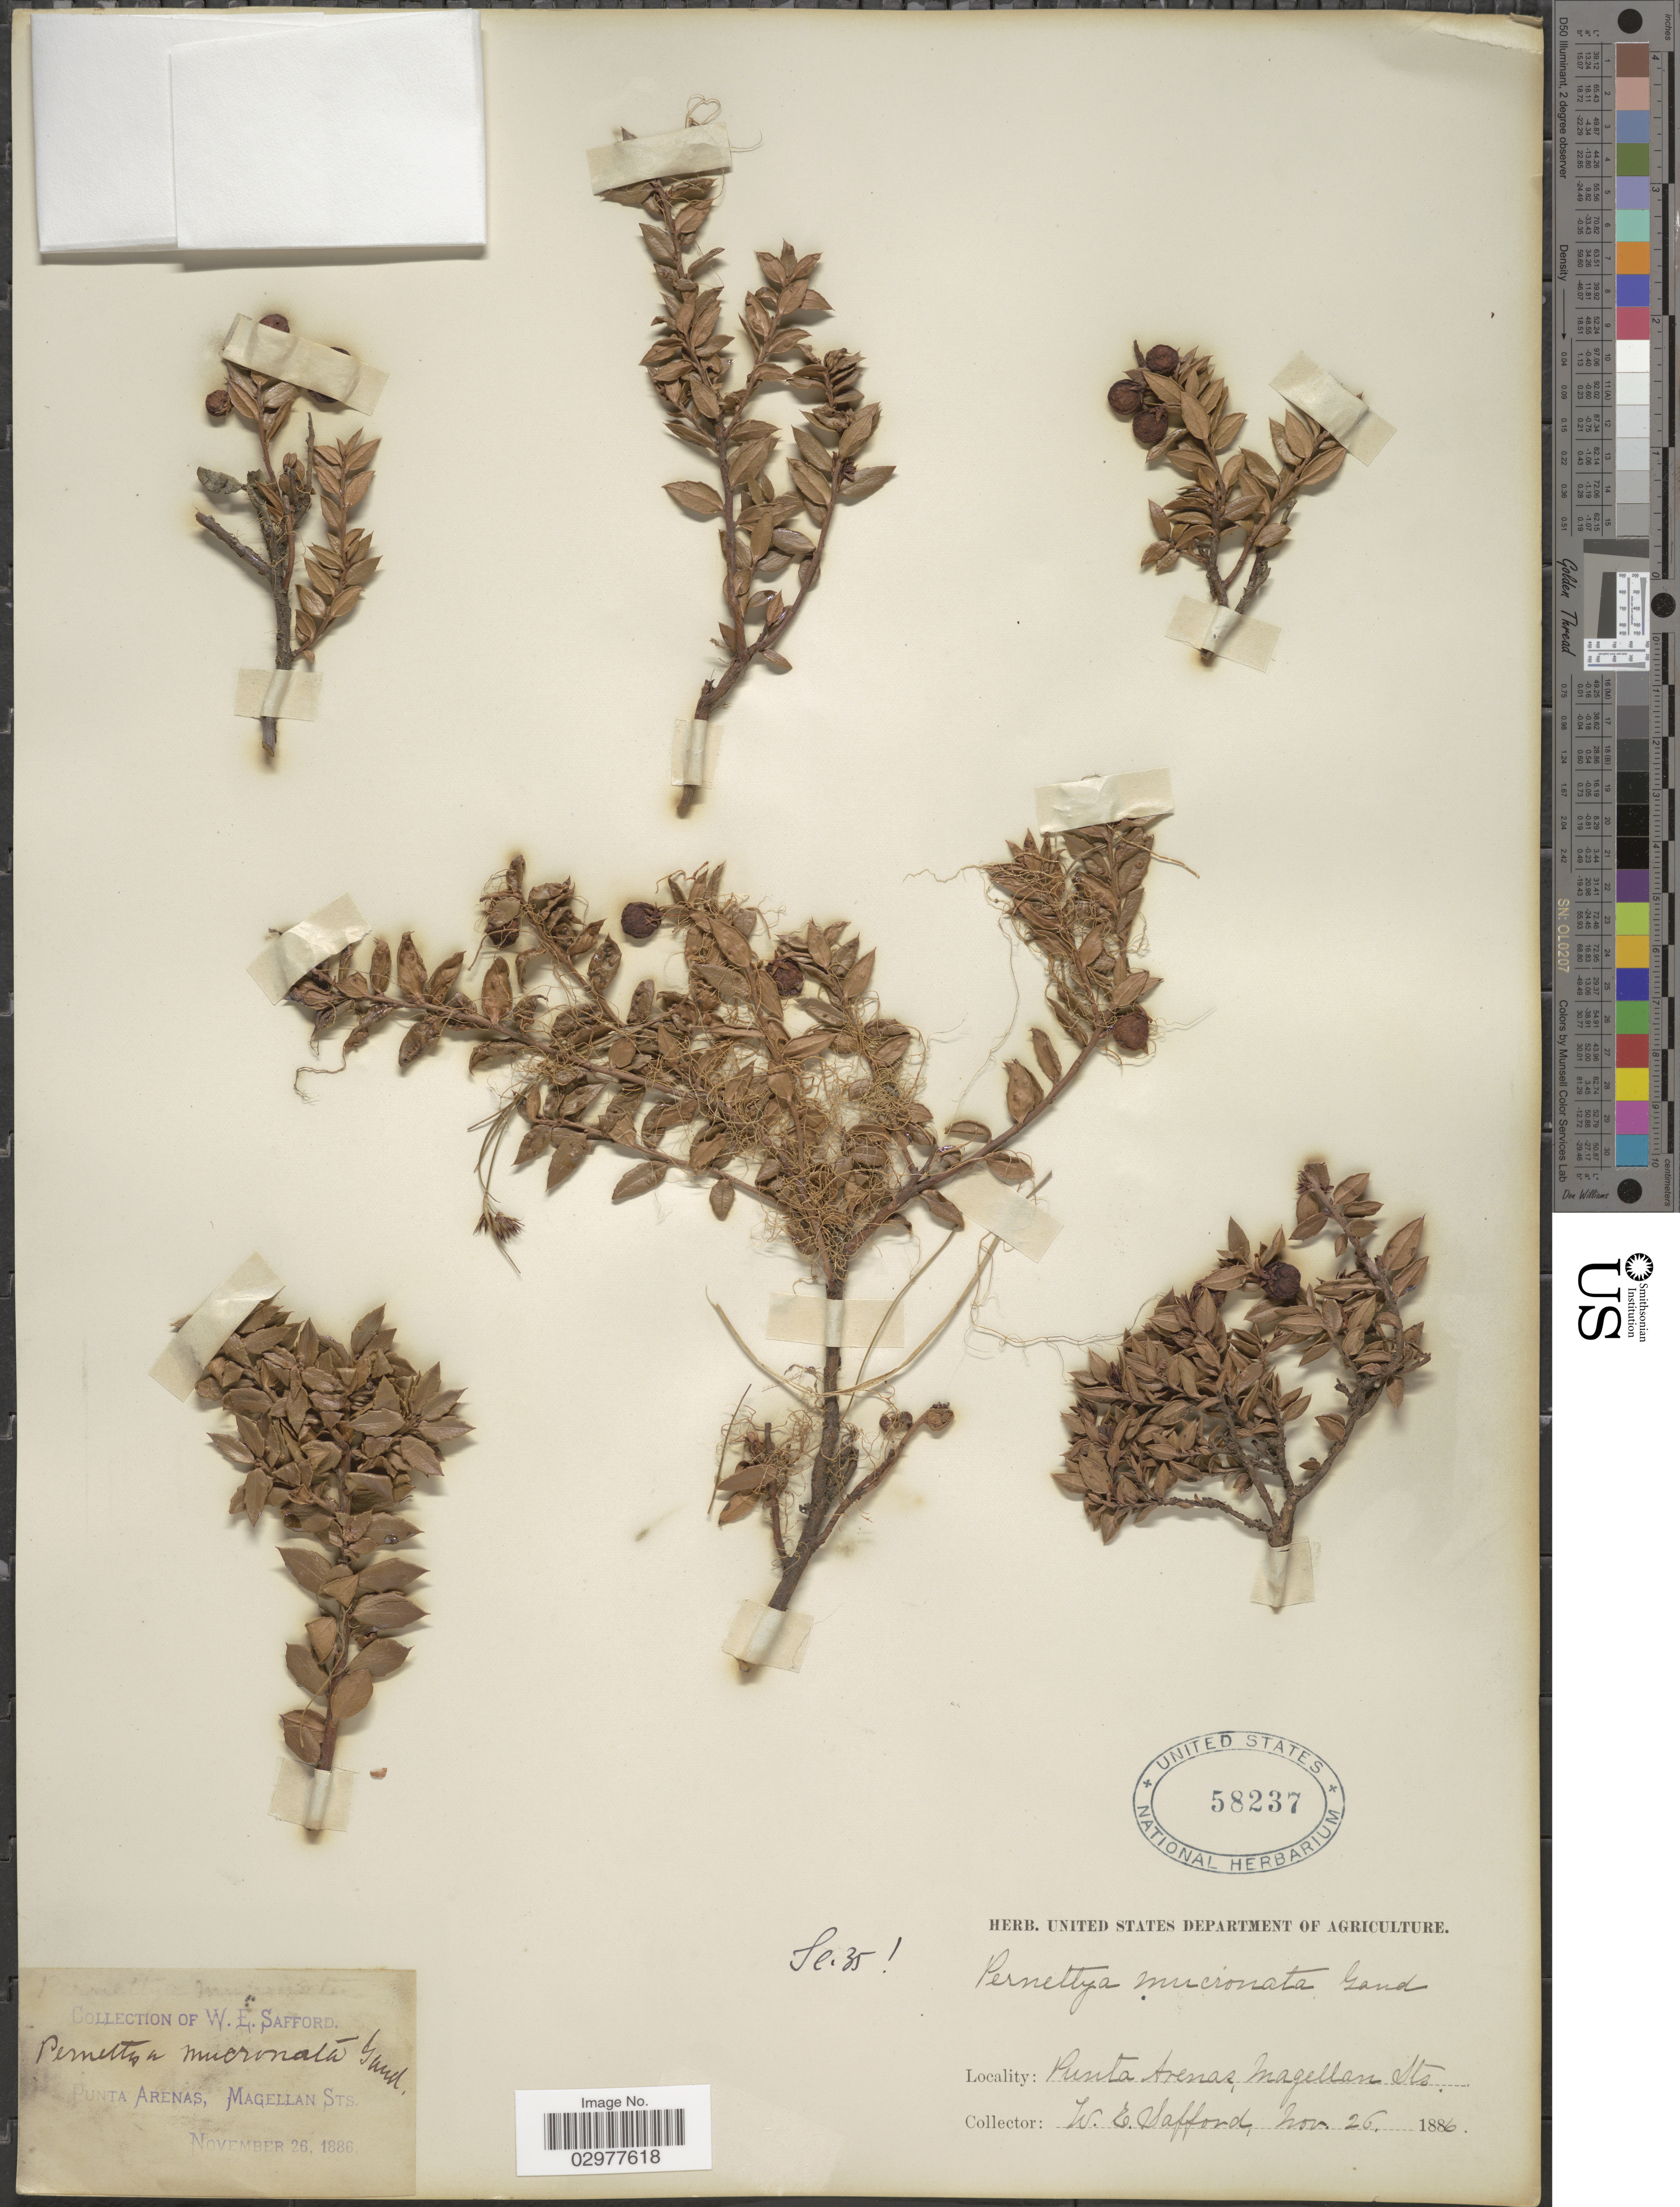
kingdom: Plantae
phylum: Tracheophyta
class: Magnoliopsida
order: Ericales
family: Ericaceae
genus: Pernettya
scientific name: Pernettya mucronata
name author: (L. f.) Gaudich. ex A. Spreng.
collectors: W. E. Safford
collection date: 1886-11-26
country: Chile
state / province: Magallanes y de la Antártica Chilena (XII)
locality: Punta Arenas, Magellan Sts.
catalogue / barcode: US 58237